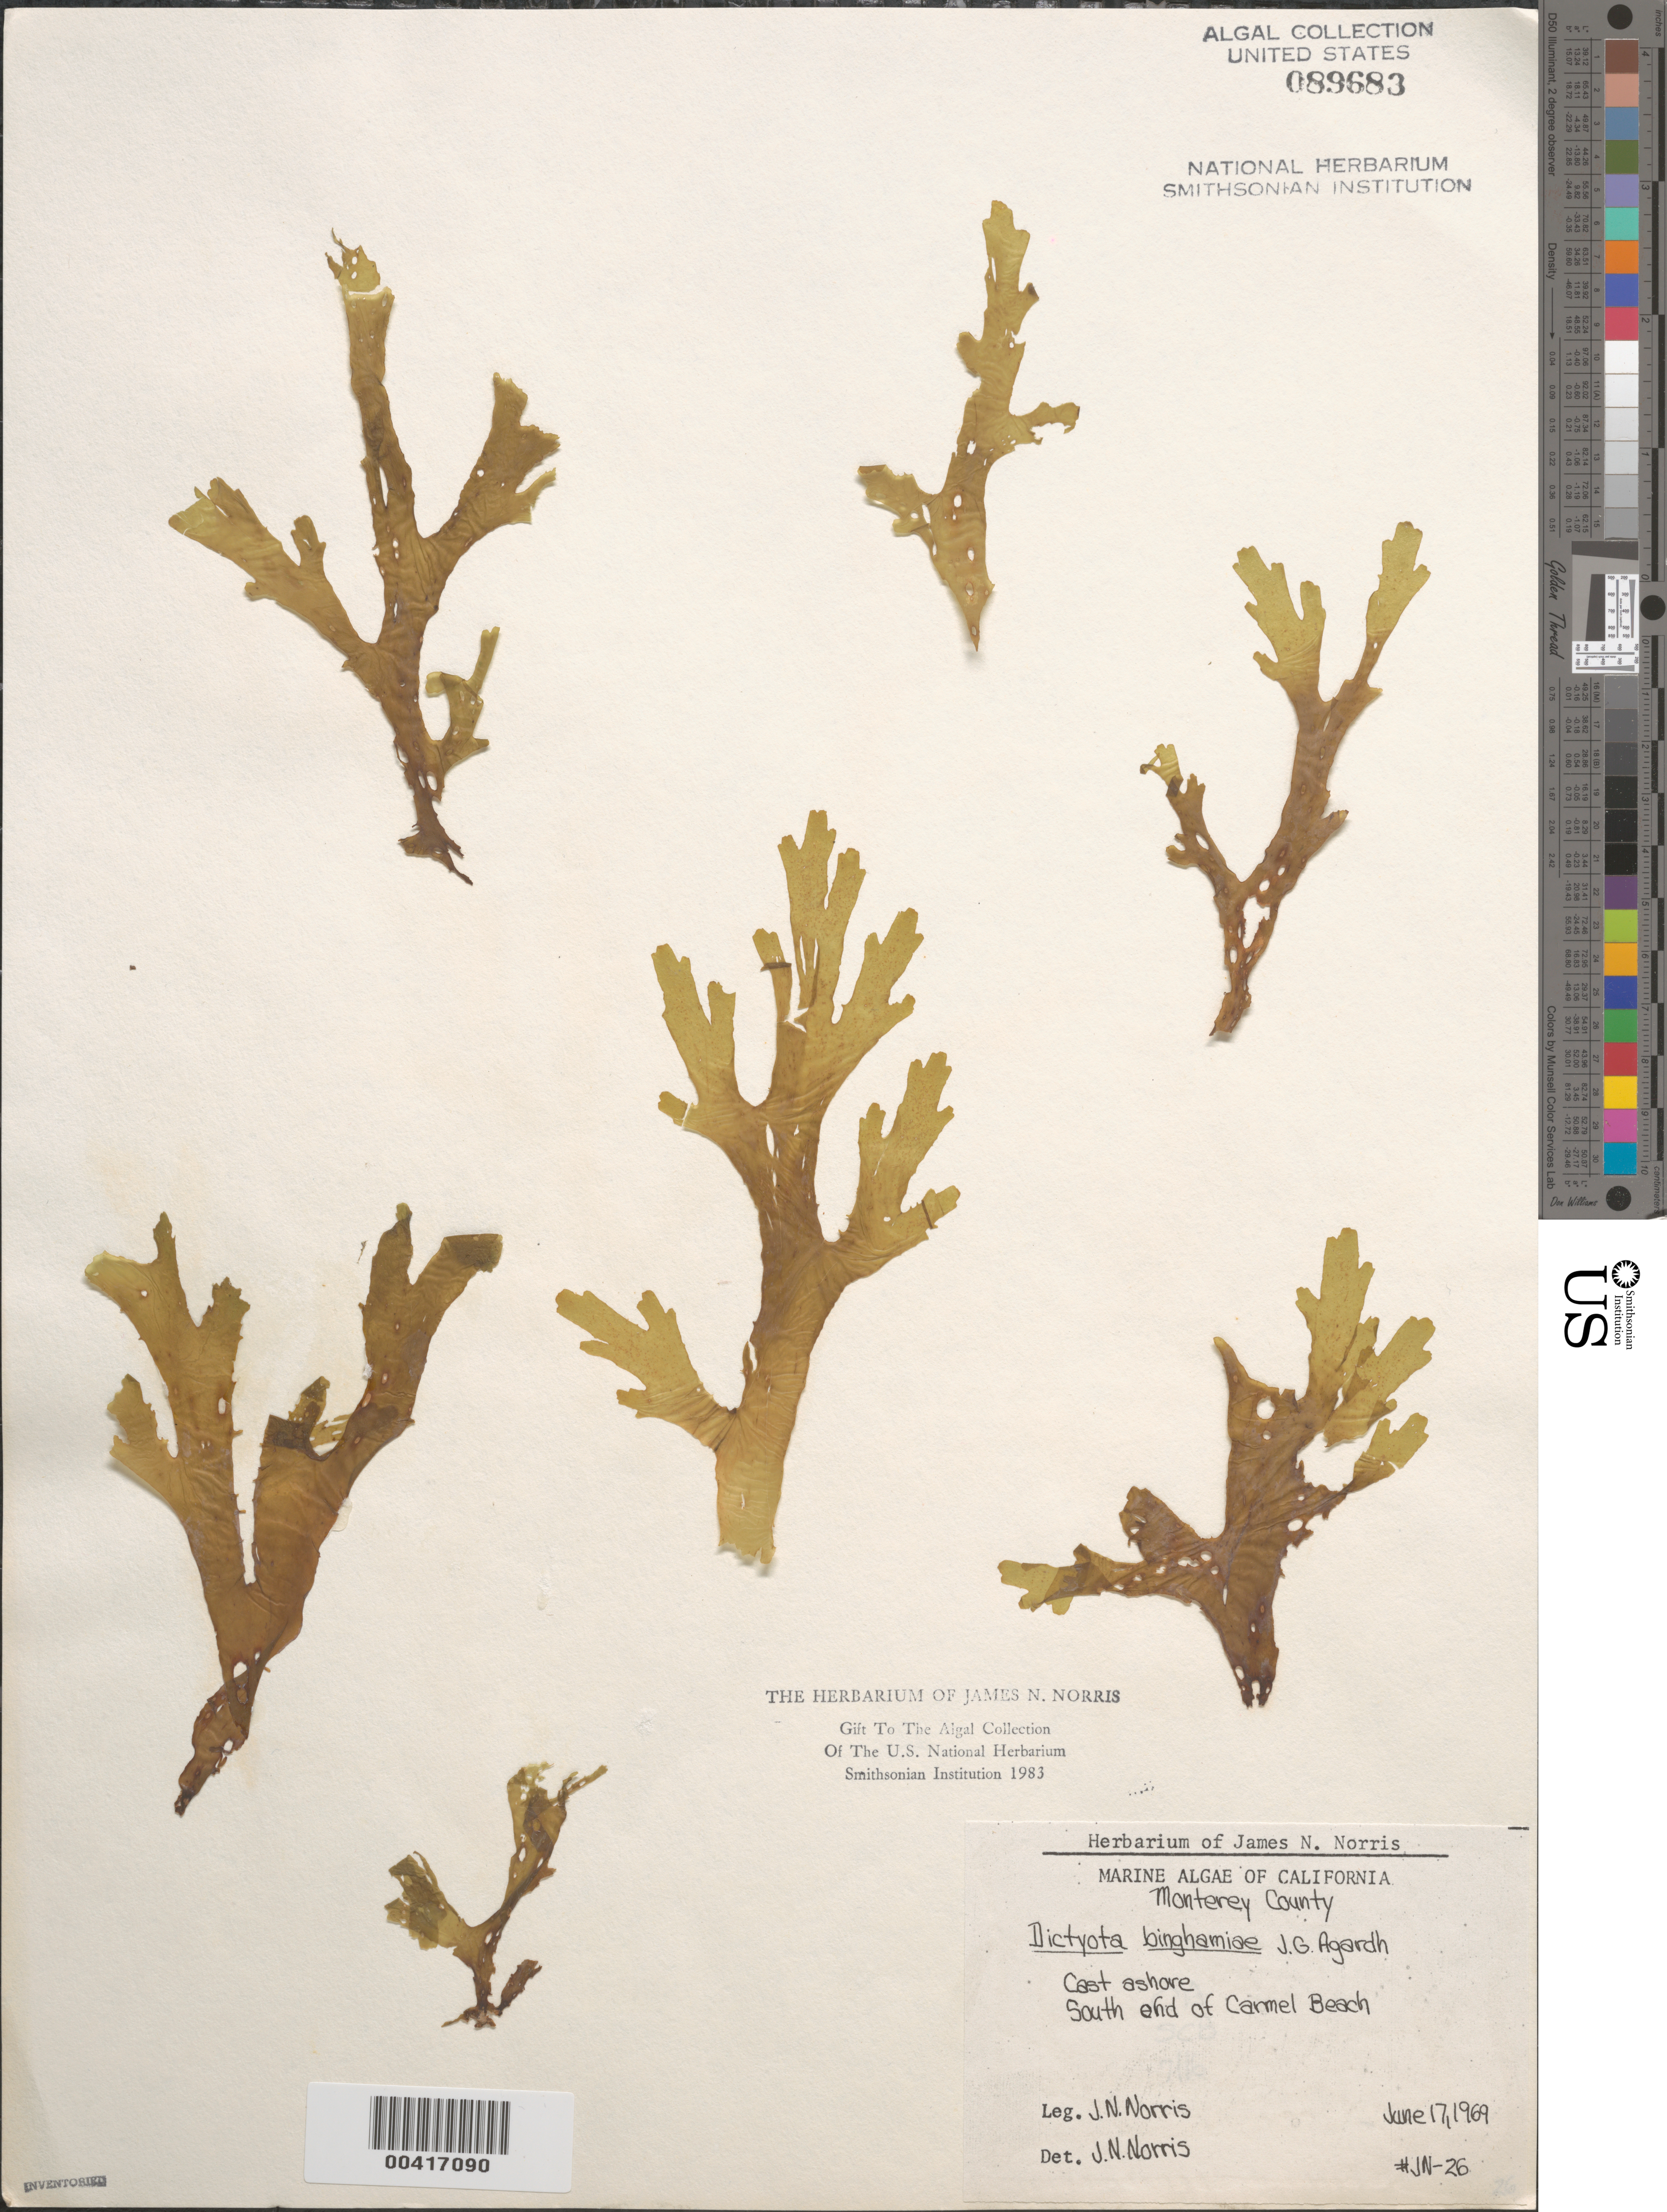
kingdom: Chromista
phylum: Ochrophyta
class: Phaeophyceae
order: Dictyotales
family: Dictyotaceae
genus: Dictyota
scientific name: Dictyota binghamiae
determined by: Norris, James N.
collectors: J. N. Norris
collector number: JN-26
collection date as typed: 17 Jun 1969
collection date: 1969-06-17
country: United States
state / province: California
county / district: Monterey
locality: Carmel Beach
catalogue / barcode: US 89683